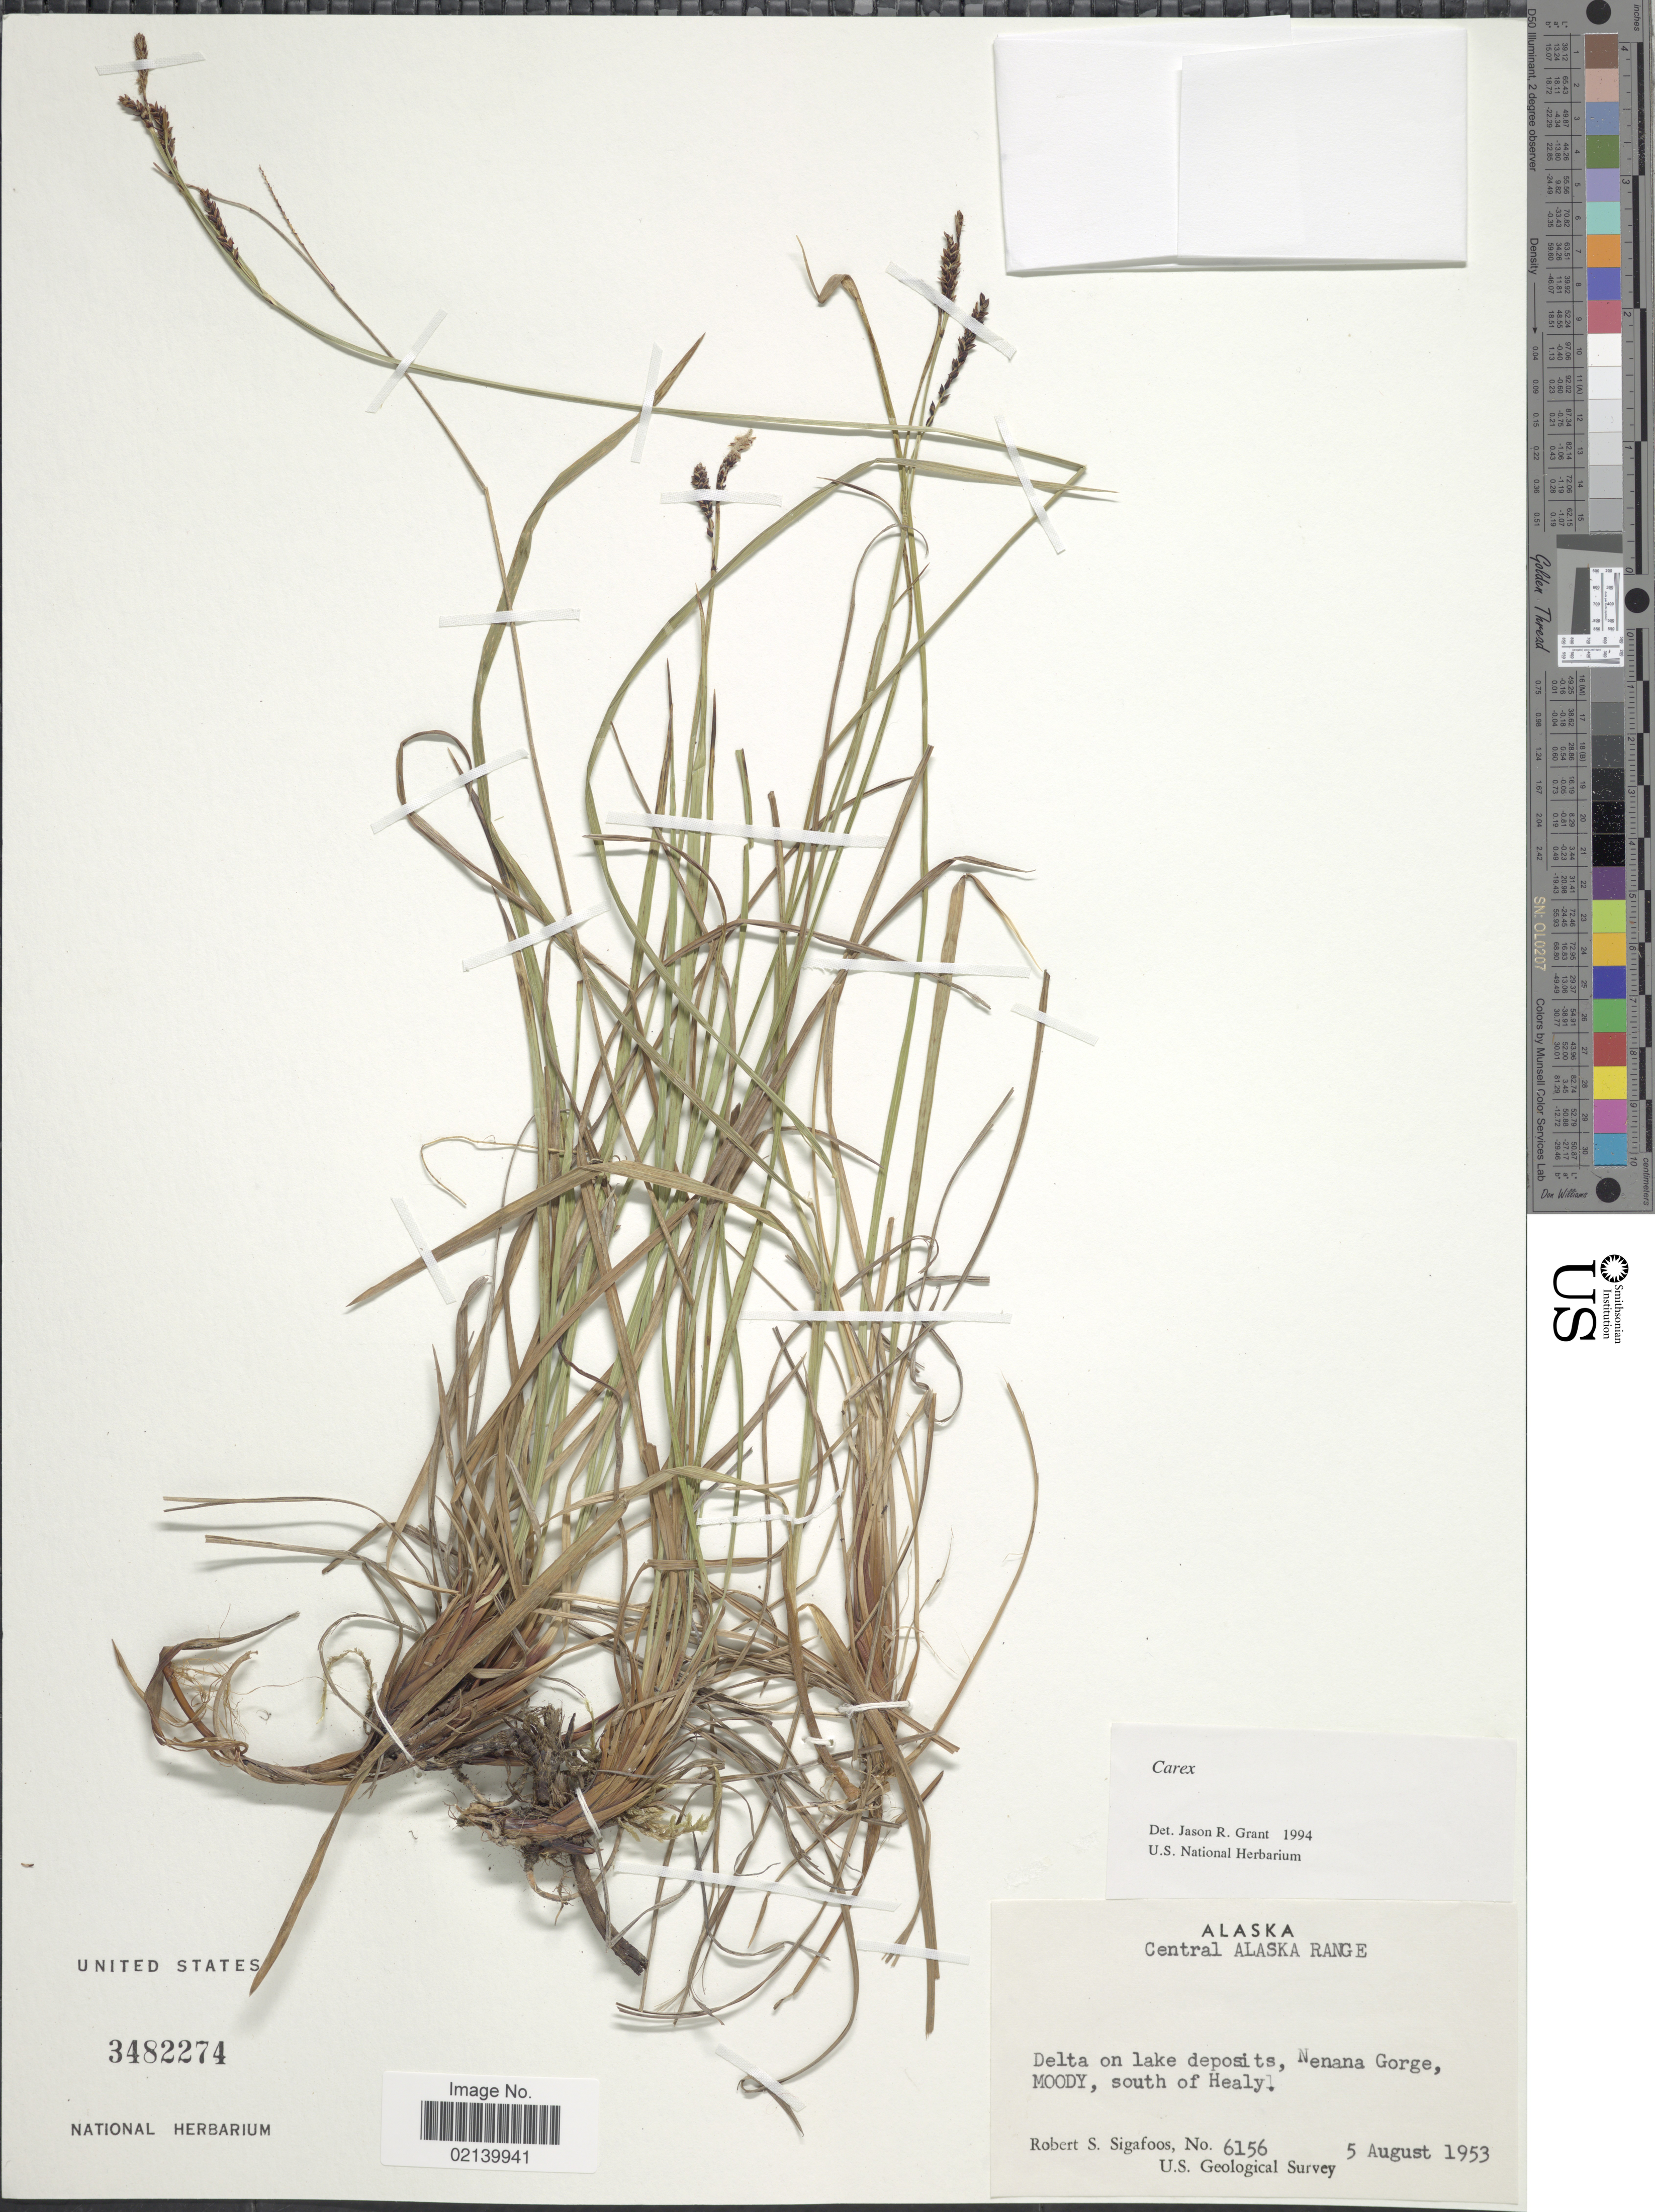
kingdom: Plantae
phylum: Tracheophyta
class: Liliopsida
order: Poales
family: Cyperaceae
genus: Carex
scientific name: Carex sp.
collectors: R. Sigafoos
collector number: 6156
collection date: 1953-08-05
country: United States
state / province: Alaska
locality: Central Alaska Range, Delta on lake deposite, Nenana Gorge, Moody, south of Healy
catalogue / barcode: US 3482274